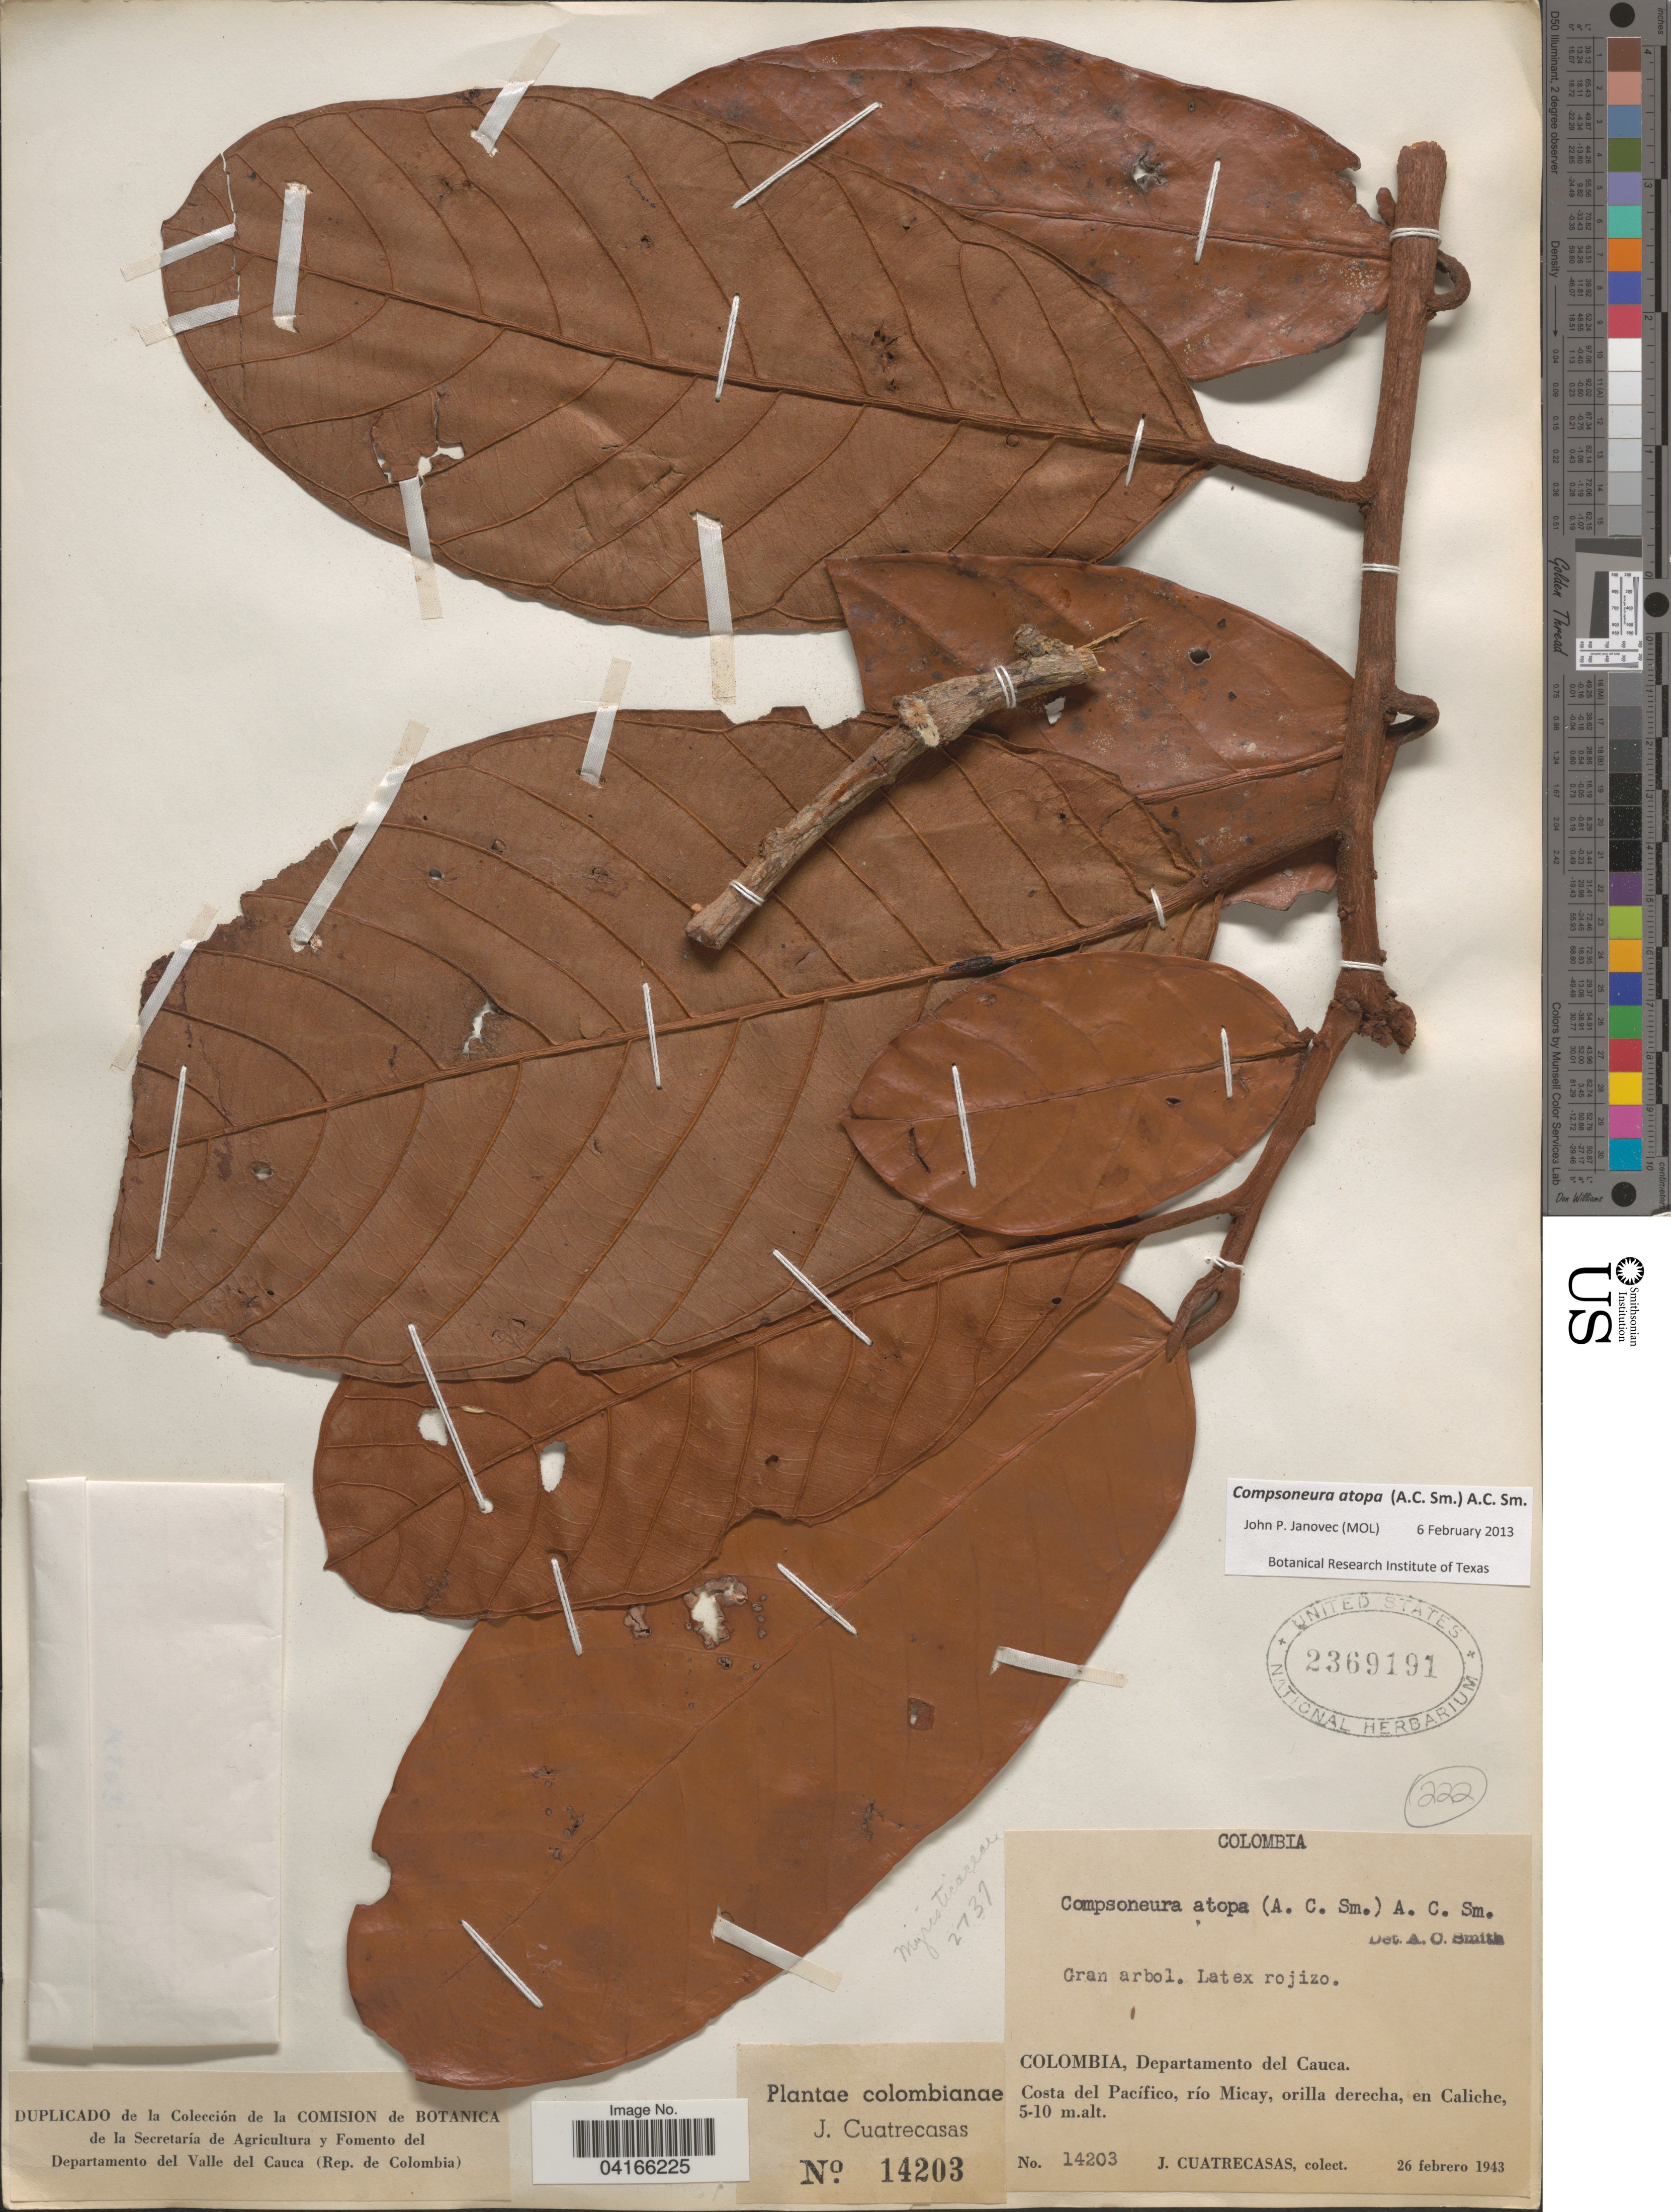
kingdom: Plantae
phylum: Tracheophyta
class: Magnoliopsida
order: Magnoliales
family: Myristicaceae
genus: Compsoneura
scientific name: Compsoneura atopa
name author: (A.C. Sm.) A.C. Sm.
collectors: J. Cuatrecasas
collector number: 14203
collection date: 1943-02-26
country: Colombia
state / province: Cauca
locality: Departamento del Cauca. Costa del Pacífico, río Micay, orilla derecha, en Caliche.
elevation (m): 5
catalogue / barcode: US 2369191